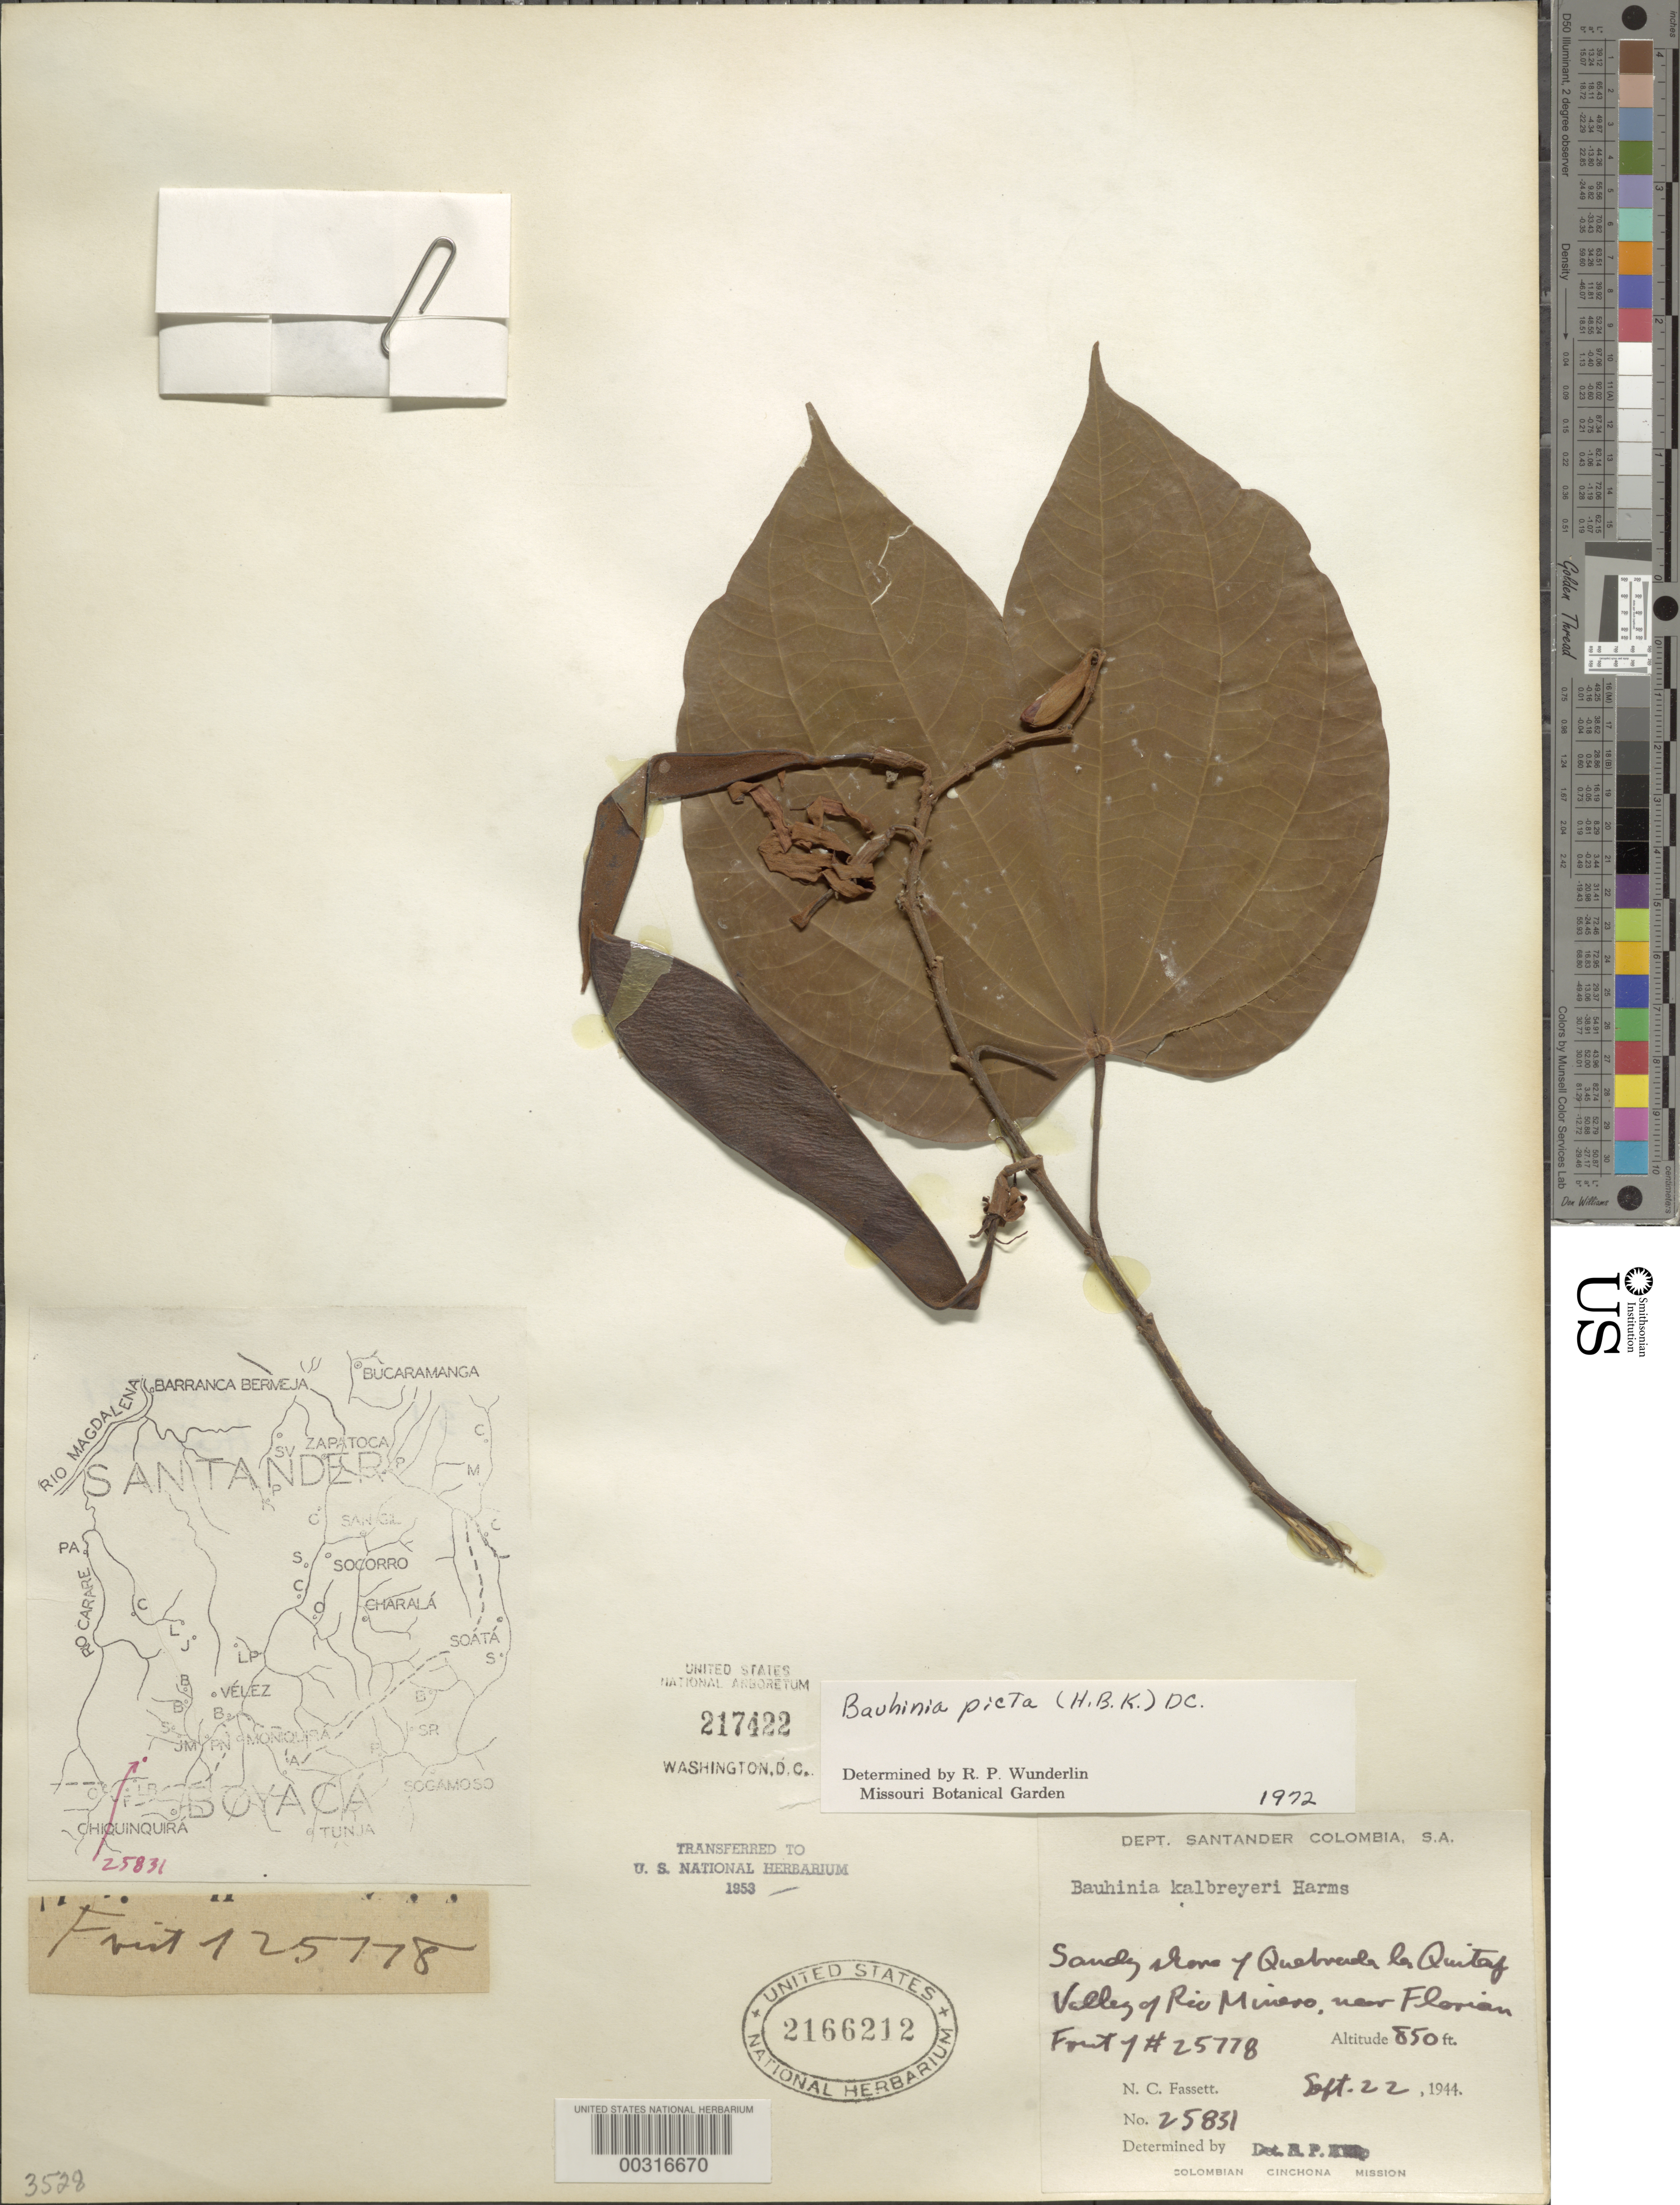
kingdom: Plantae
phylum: Tracheophyta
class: Magnoliopsida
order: Fabales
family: Fabaceae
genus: Bauhinia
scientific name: Bauhinia picta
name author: (Humb. & Bonpl.) DC.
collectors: N. C. Fassett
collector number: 25831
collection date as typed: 22 Sep 1944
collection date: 1944-09-22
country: Colombia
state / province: Santander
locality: Valley of Rio Minro, near Florian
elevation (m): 259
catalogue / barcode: US 2166212